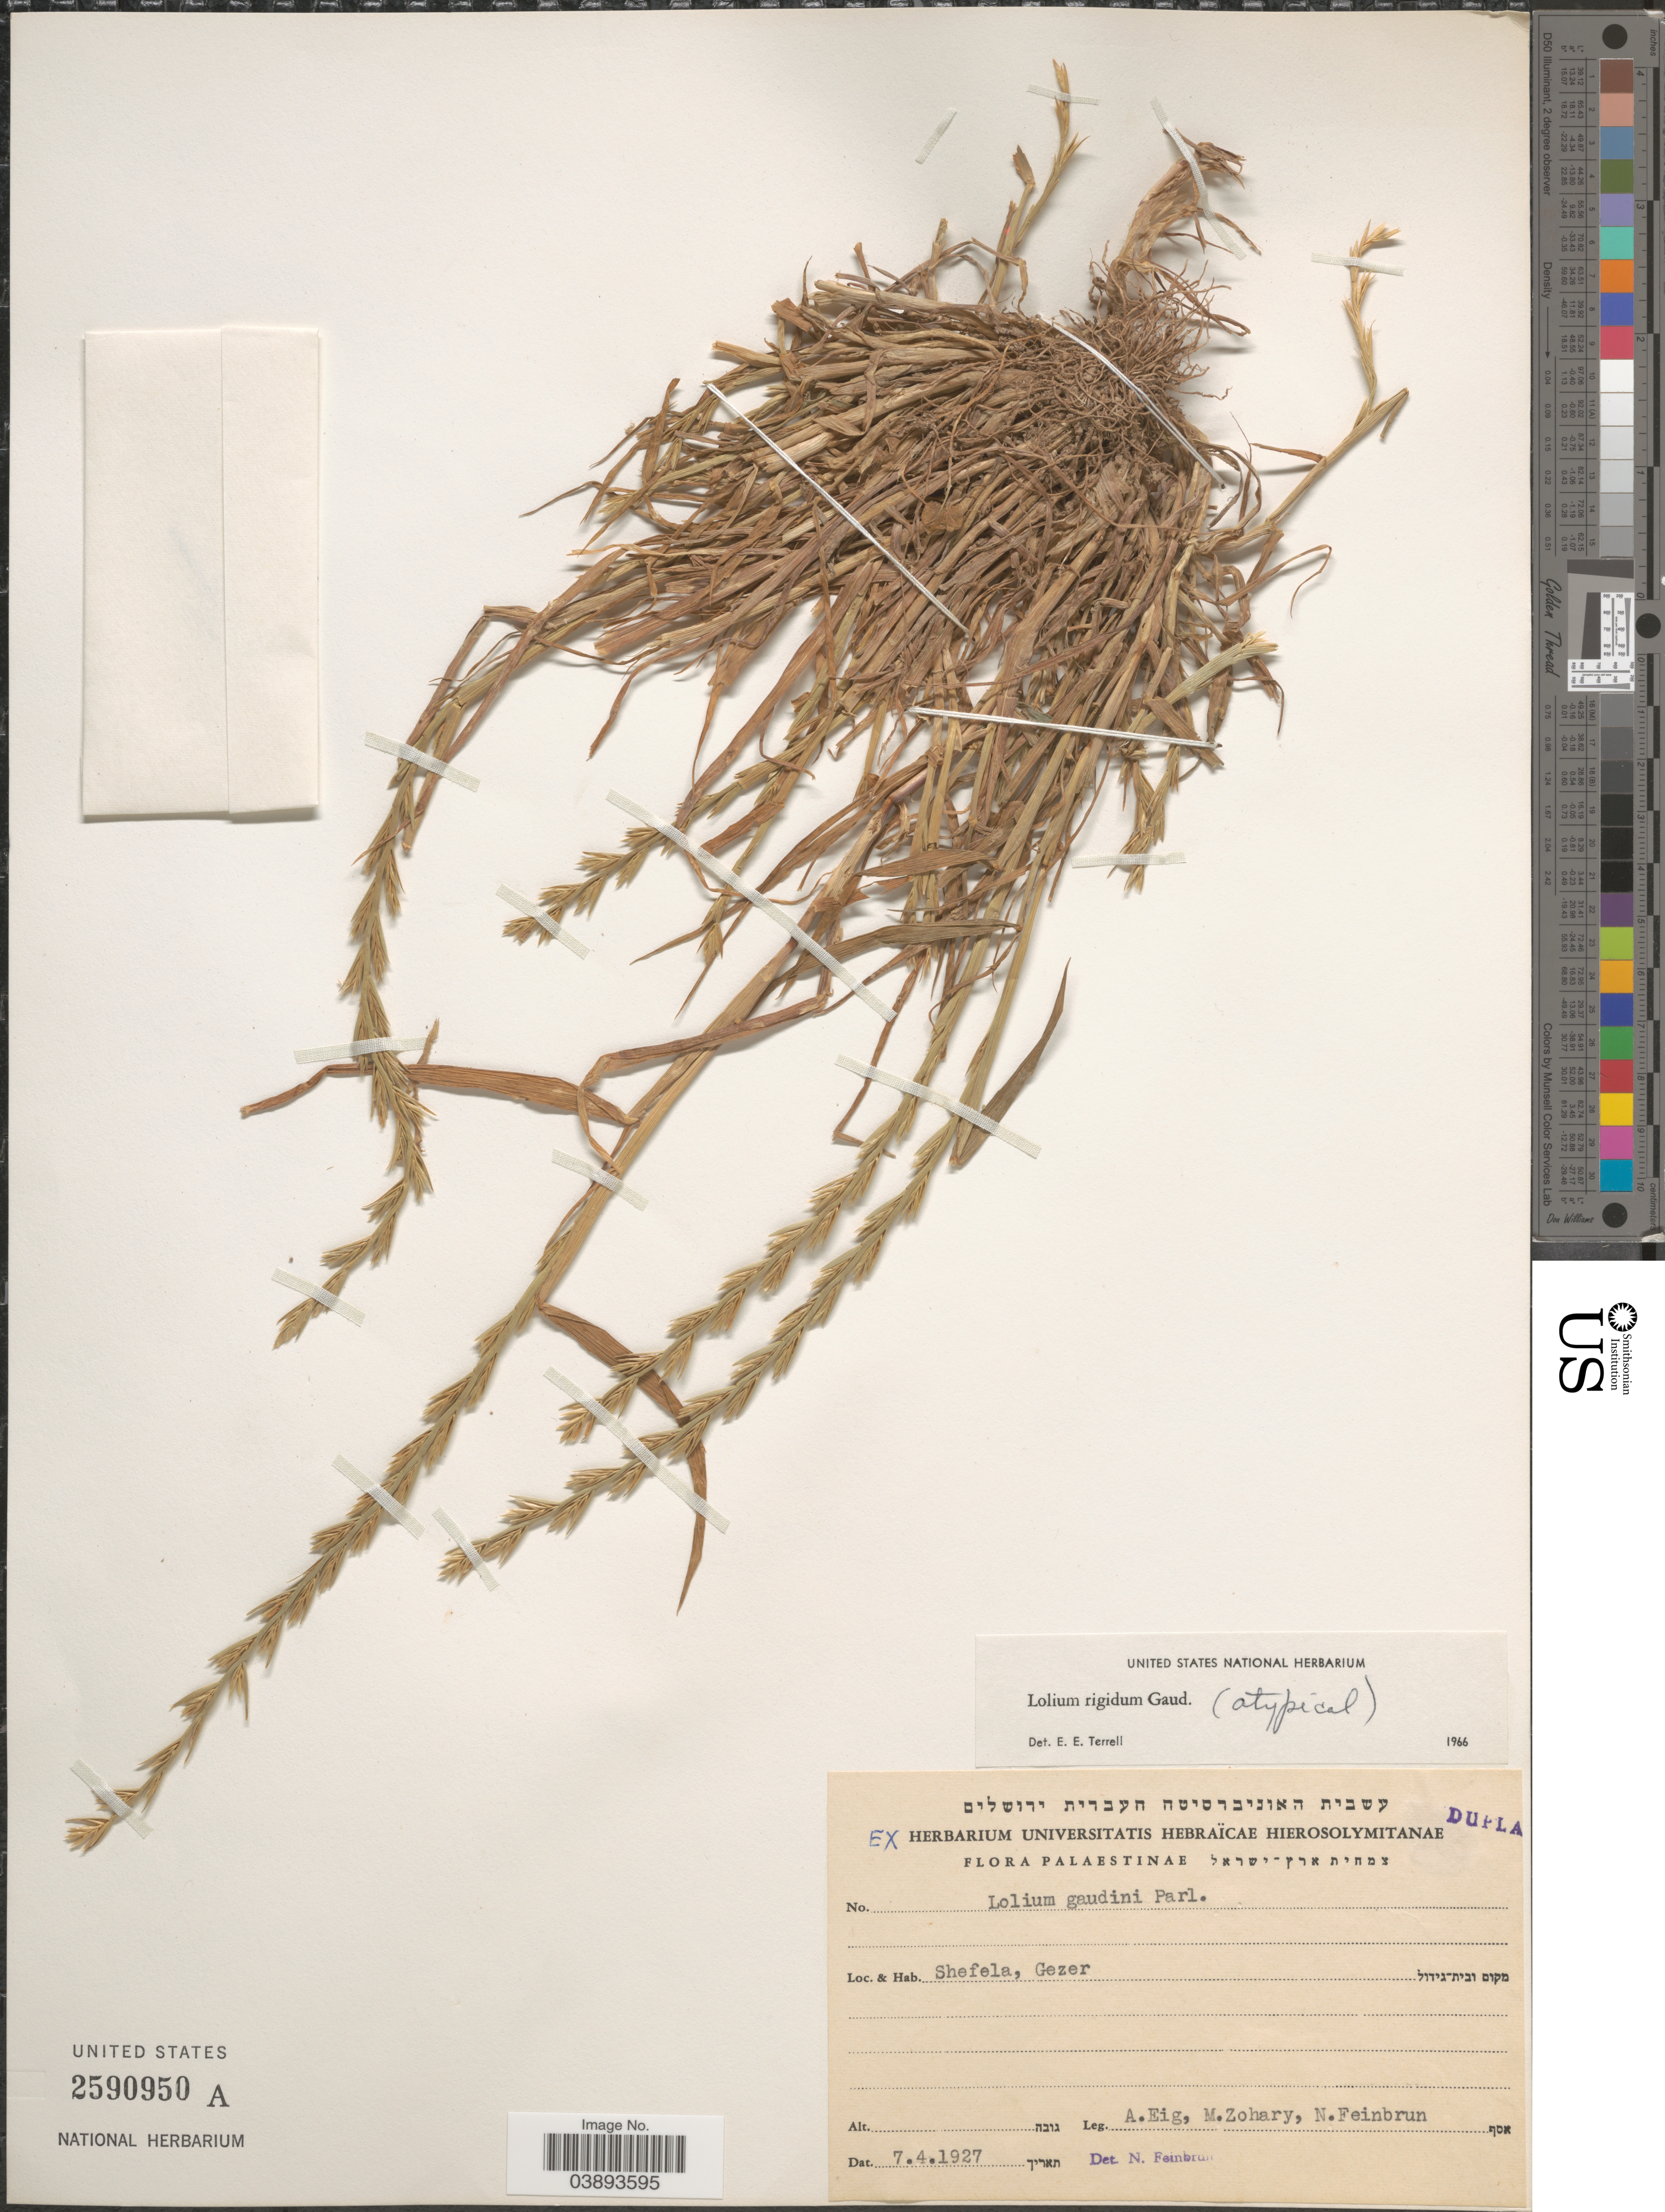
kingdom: Plantae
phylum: Tracheophyta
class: Liliopsida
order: Poales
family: Poaceae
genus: Lolium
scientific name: Lolium rigidum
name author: Gaudin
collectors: A. Eig, M. Zohary & N. Feinbrun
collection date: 1927-04-07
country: Israel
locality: Palaestinae. Shefela, Gezer.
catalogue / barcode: US 2590950A